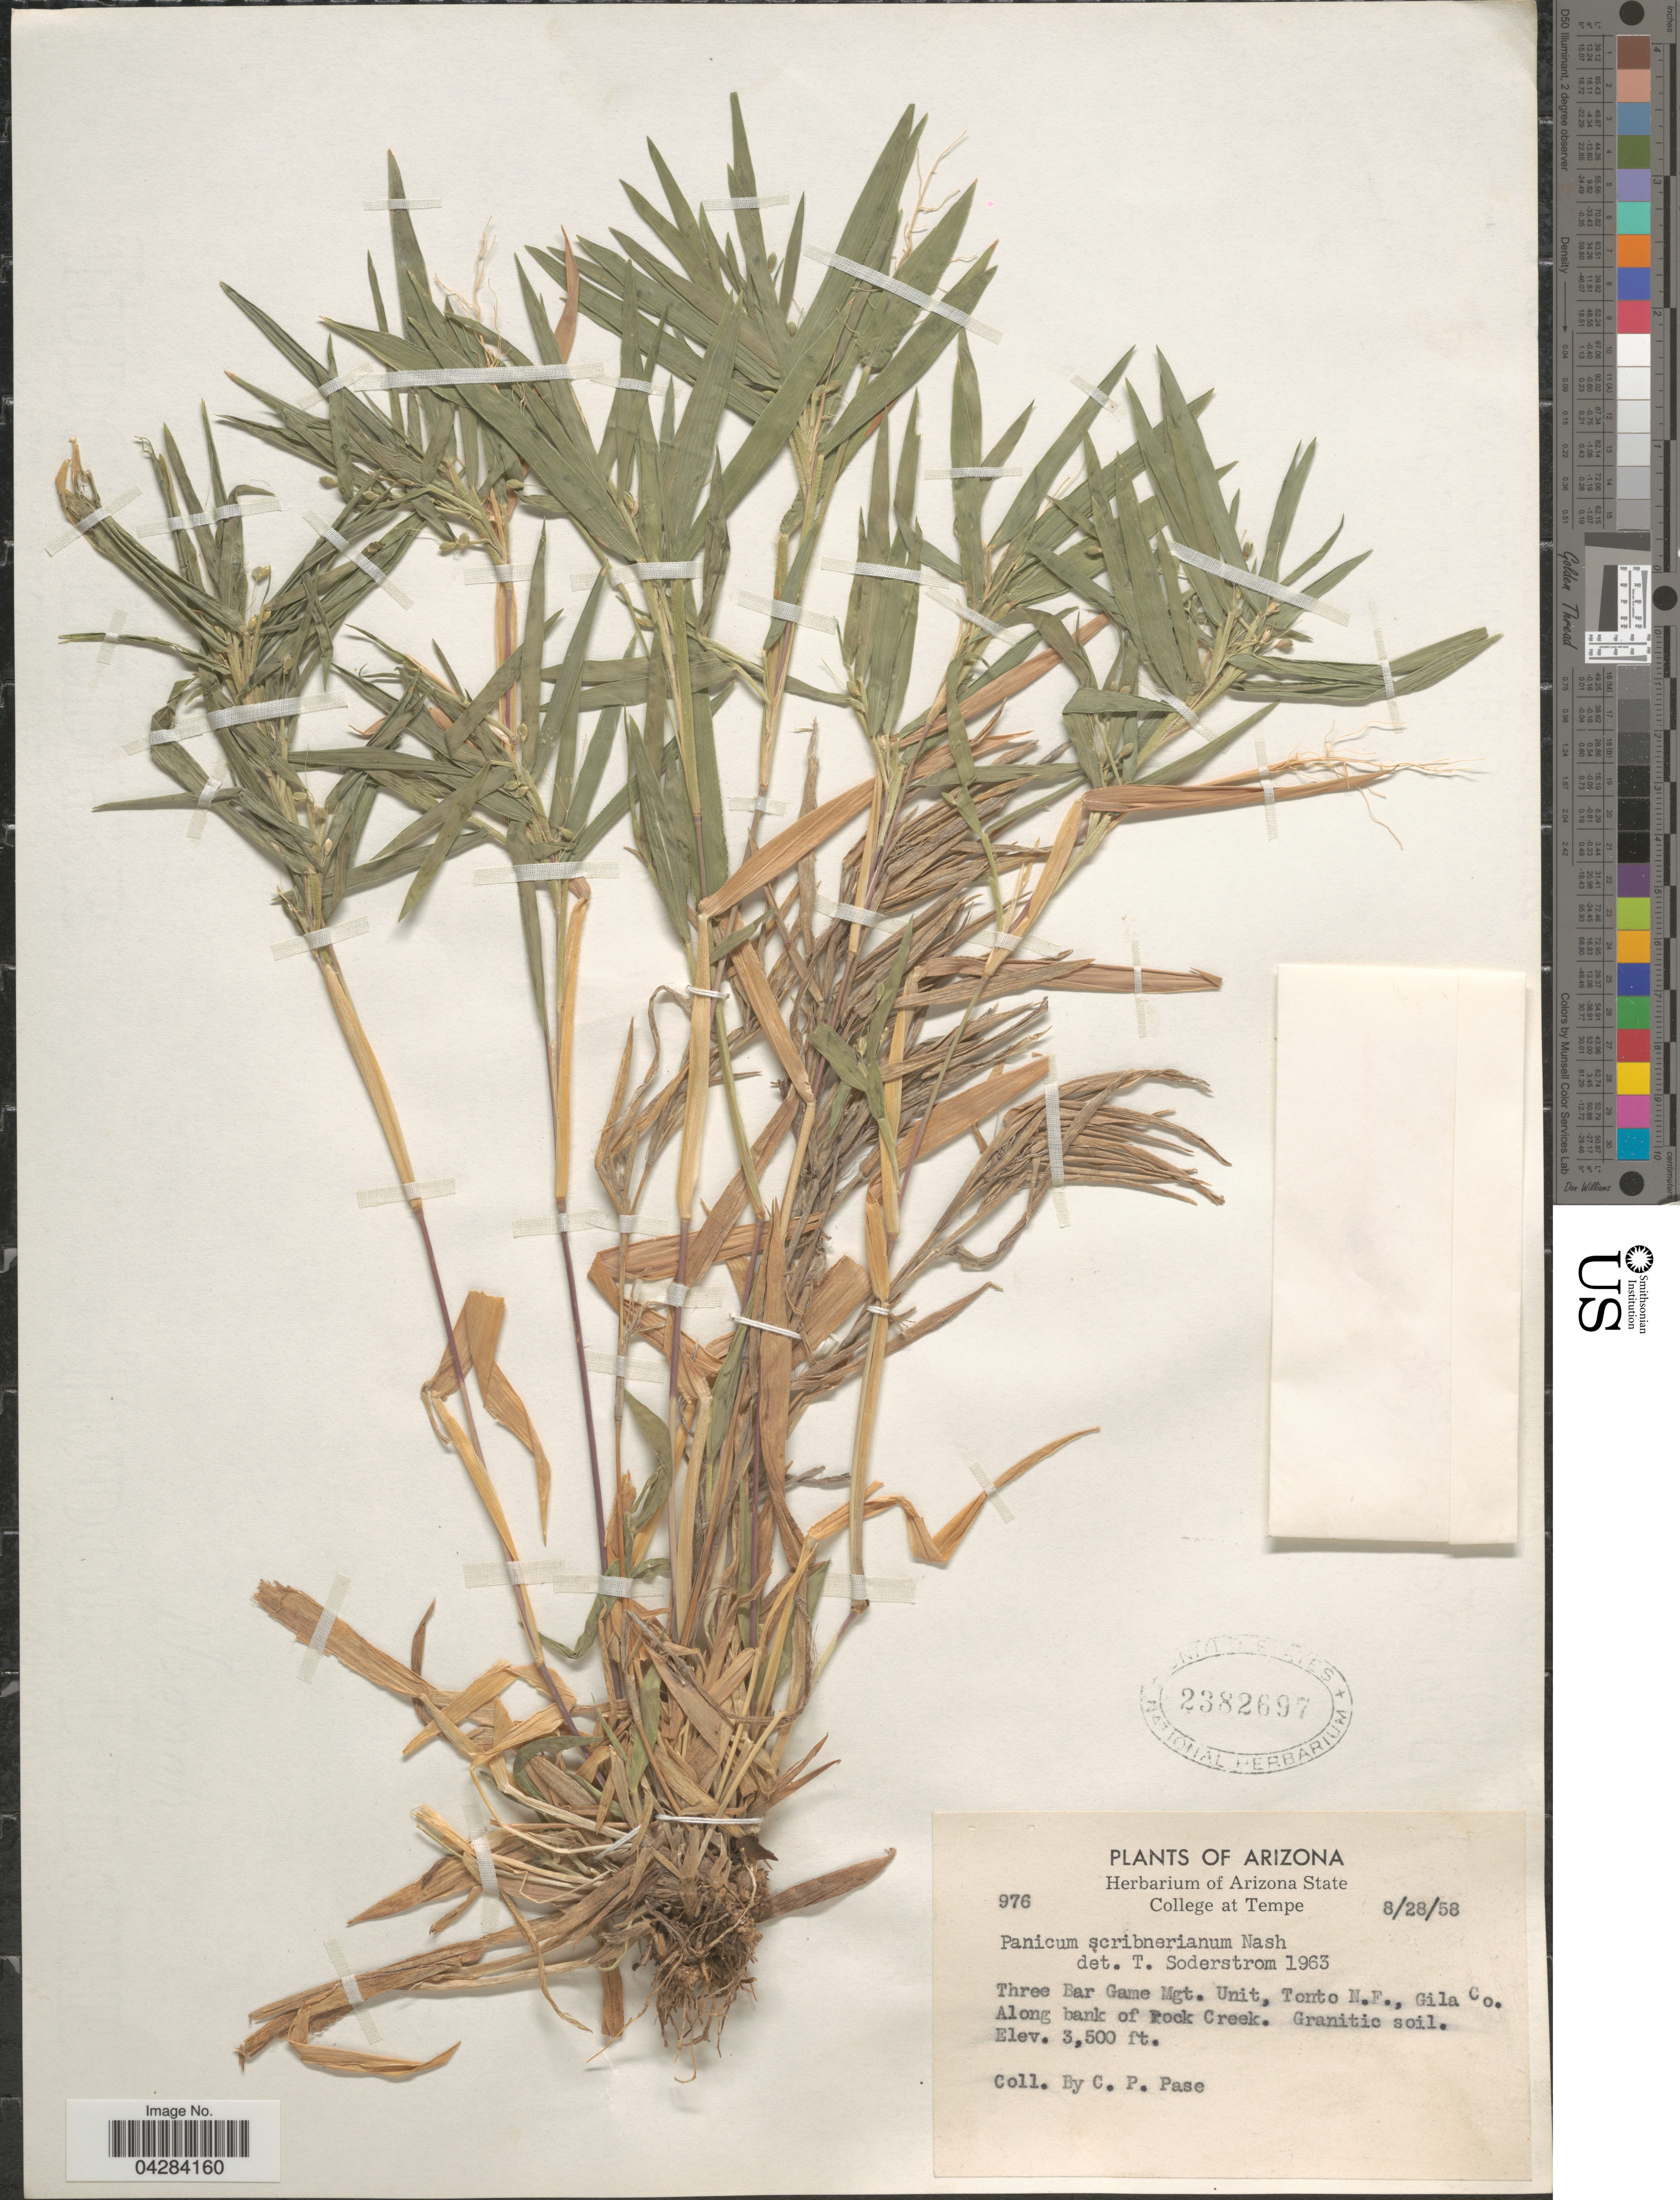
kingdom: Plantae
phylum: Tracheophyta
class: Liliopsida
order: Poales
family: Poaceae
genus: Dichanthelium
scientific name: Dichanthelium oligosanthes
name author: (Schult.) Gould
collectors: C. P. Pase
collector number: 976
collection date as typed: Transcribed d/m/y: 28/8/58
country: United States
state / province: Arizona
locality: Three Bar Game Mgt. Unit, Tonto N.F., Gila Co. Along bank of Rock Creek,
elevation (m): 1067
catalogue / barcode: US 2382697